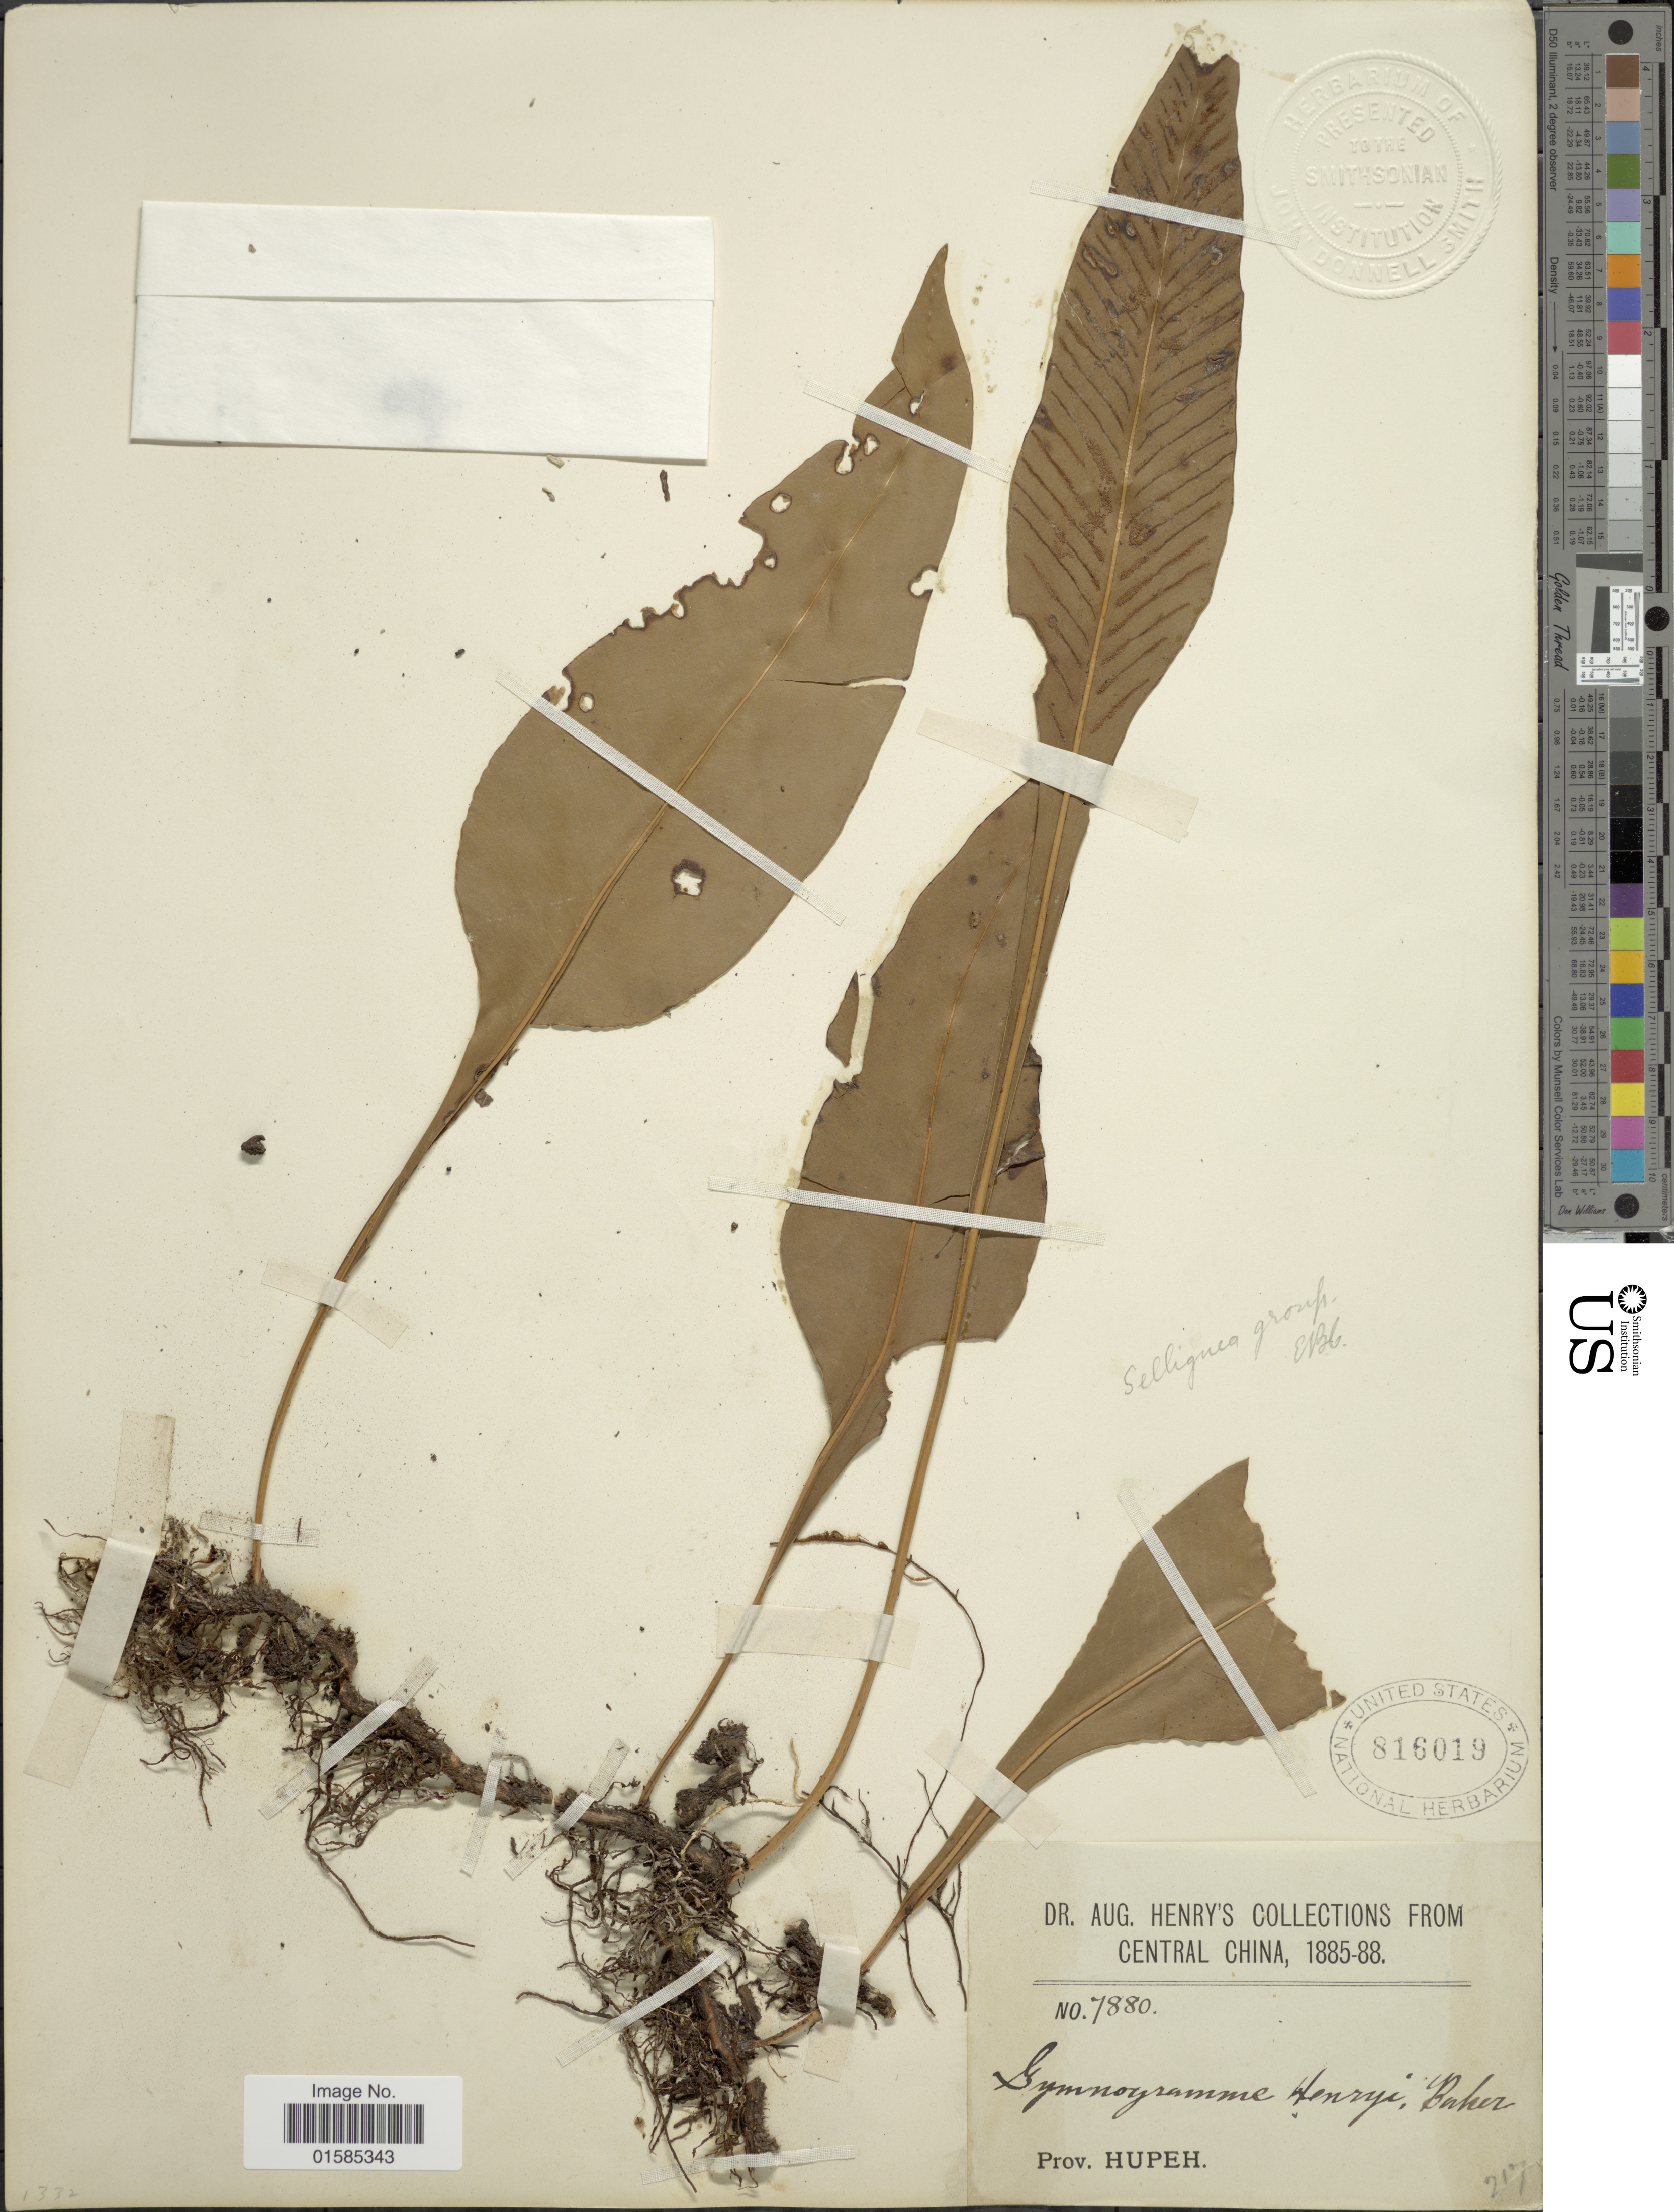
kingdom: Plantae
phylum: Tracheophyta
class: Polypodiopsida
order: Polypodiales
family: Polypodiaceae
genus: Leptochilus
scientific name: Leptochilus henryi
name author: (Baker) X.C. Zhang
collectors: A. Henry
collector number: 7880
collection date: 1885/1888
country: China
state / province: Hubei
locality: Central China, Prov. Hupeh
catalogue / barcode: US 816019